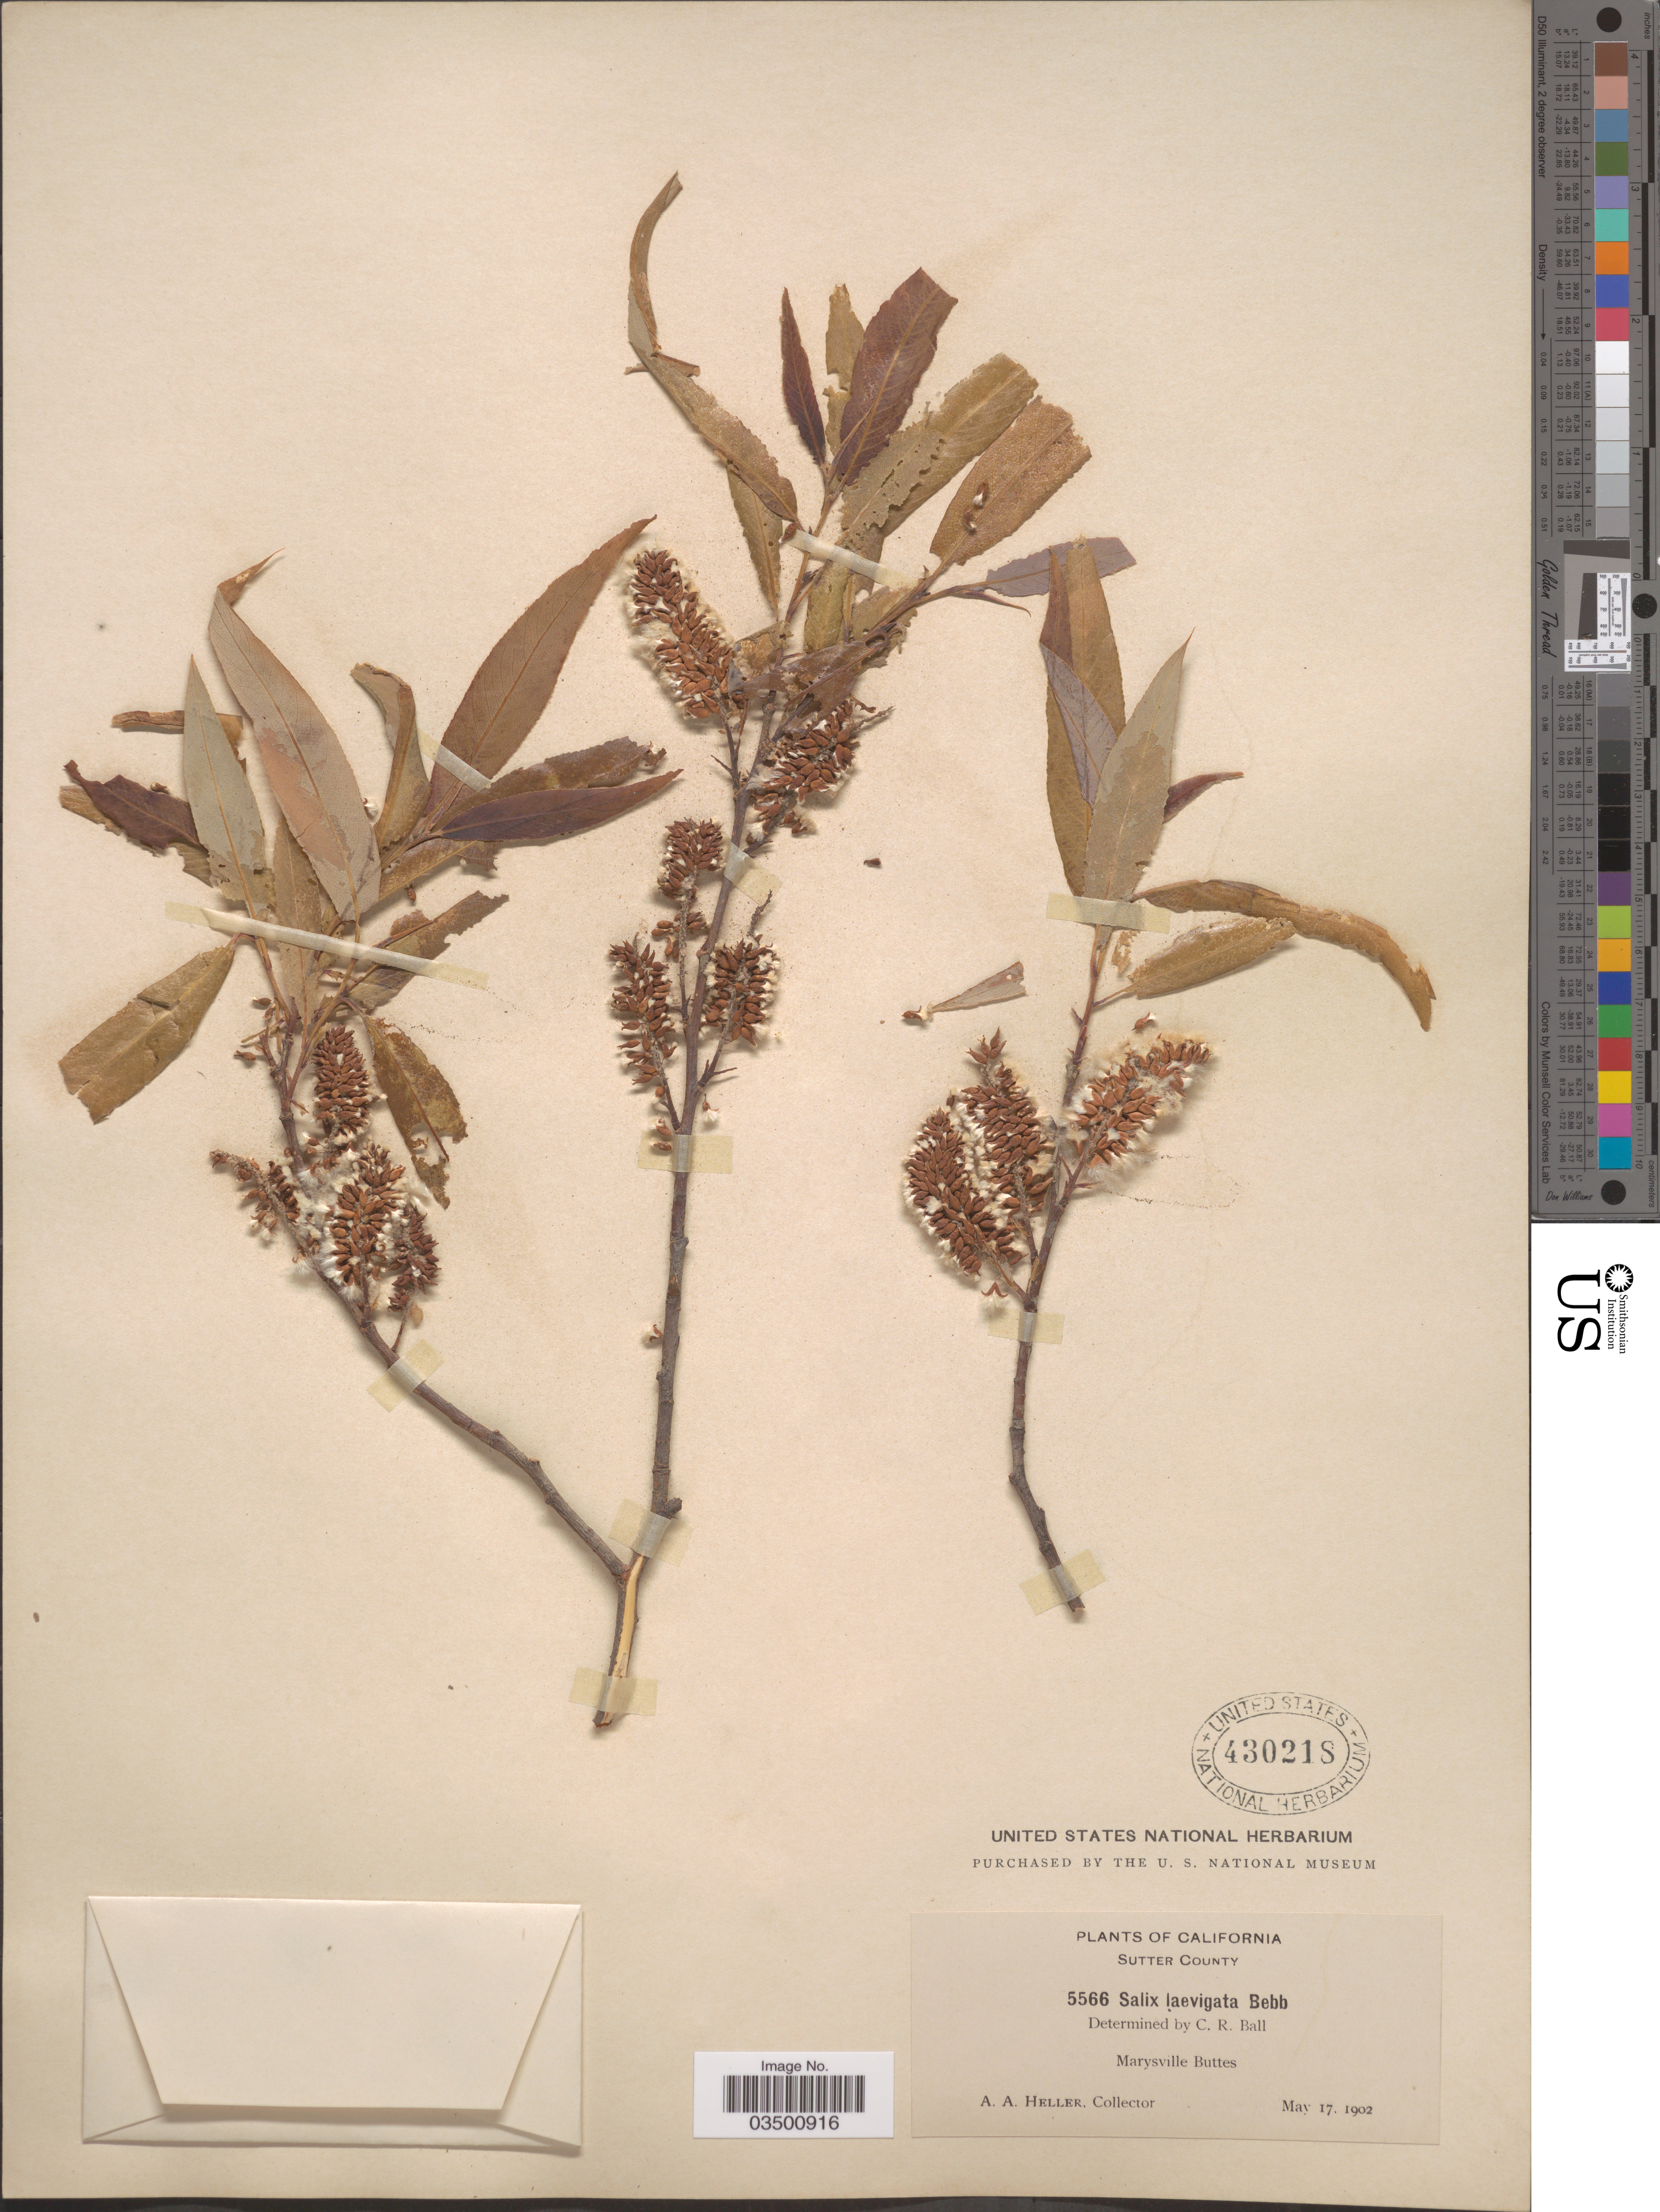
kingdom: Plantae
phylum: Tracheophyta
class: Magnoliopsida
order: Malpighiales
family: Salicaceae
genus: Salix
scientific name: Salix laevigata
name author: Bebb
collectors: A. A. Heller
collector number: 5566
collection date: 1902-05-17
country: United States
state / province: California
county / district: Sutter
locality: Sutter County. Marysville Buttes.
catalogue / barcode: US 430218